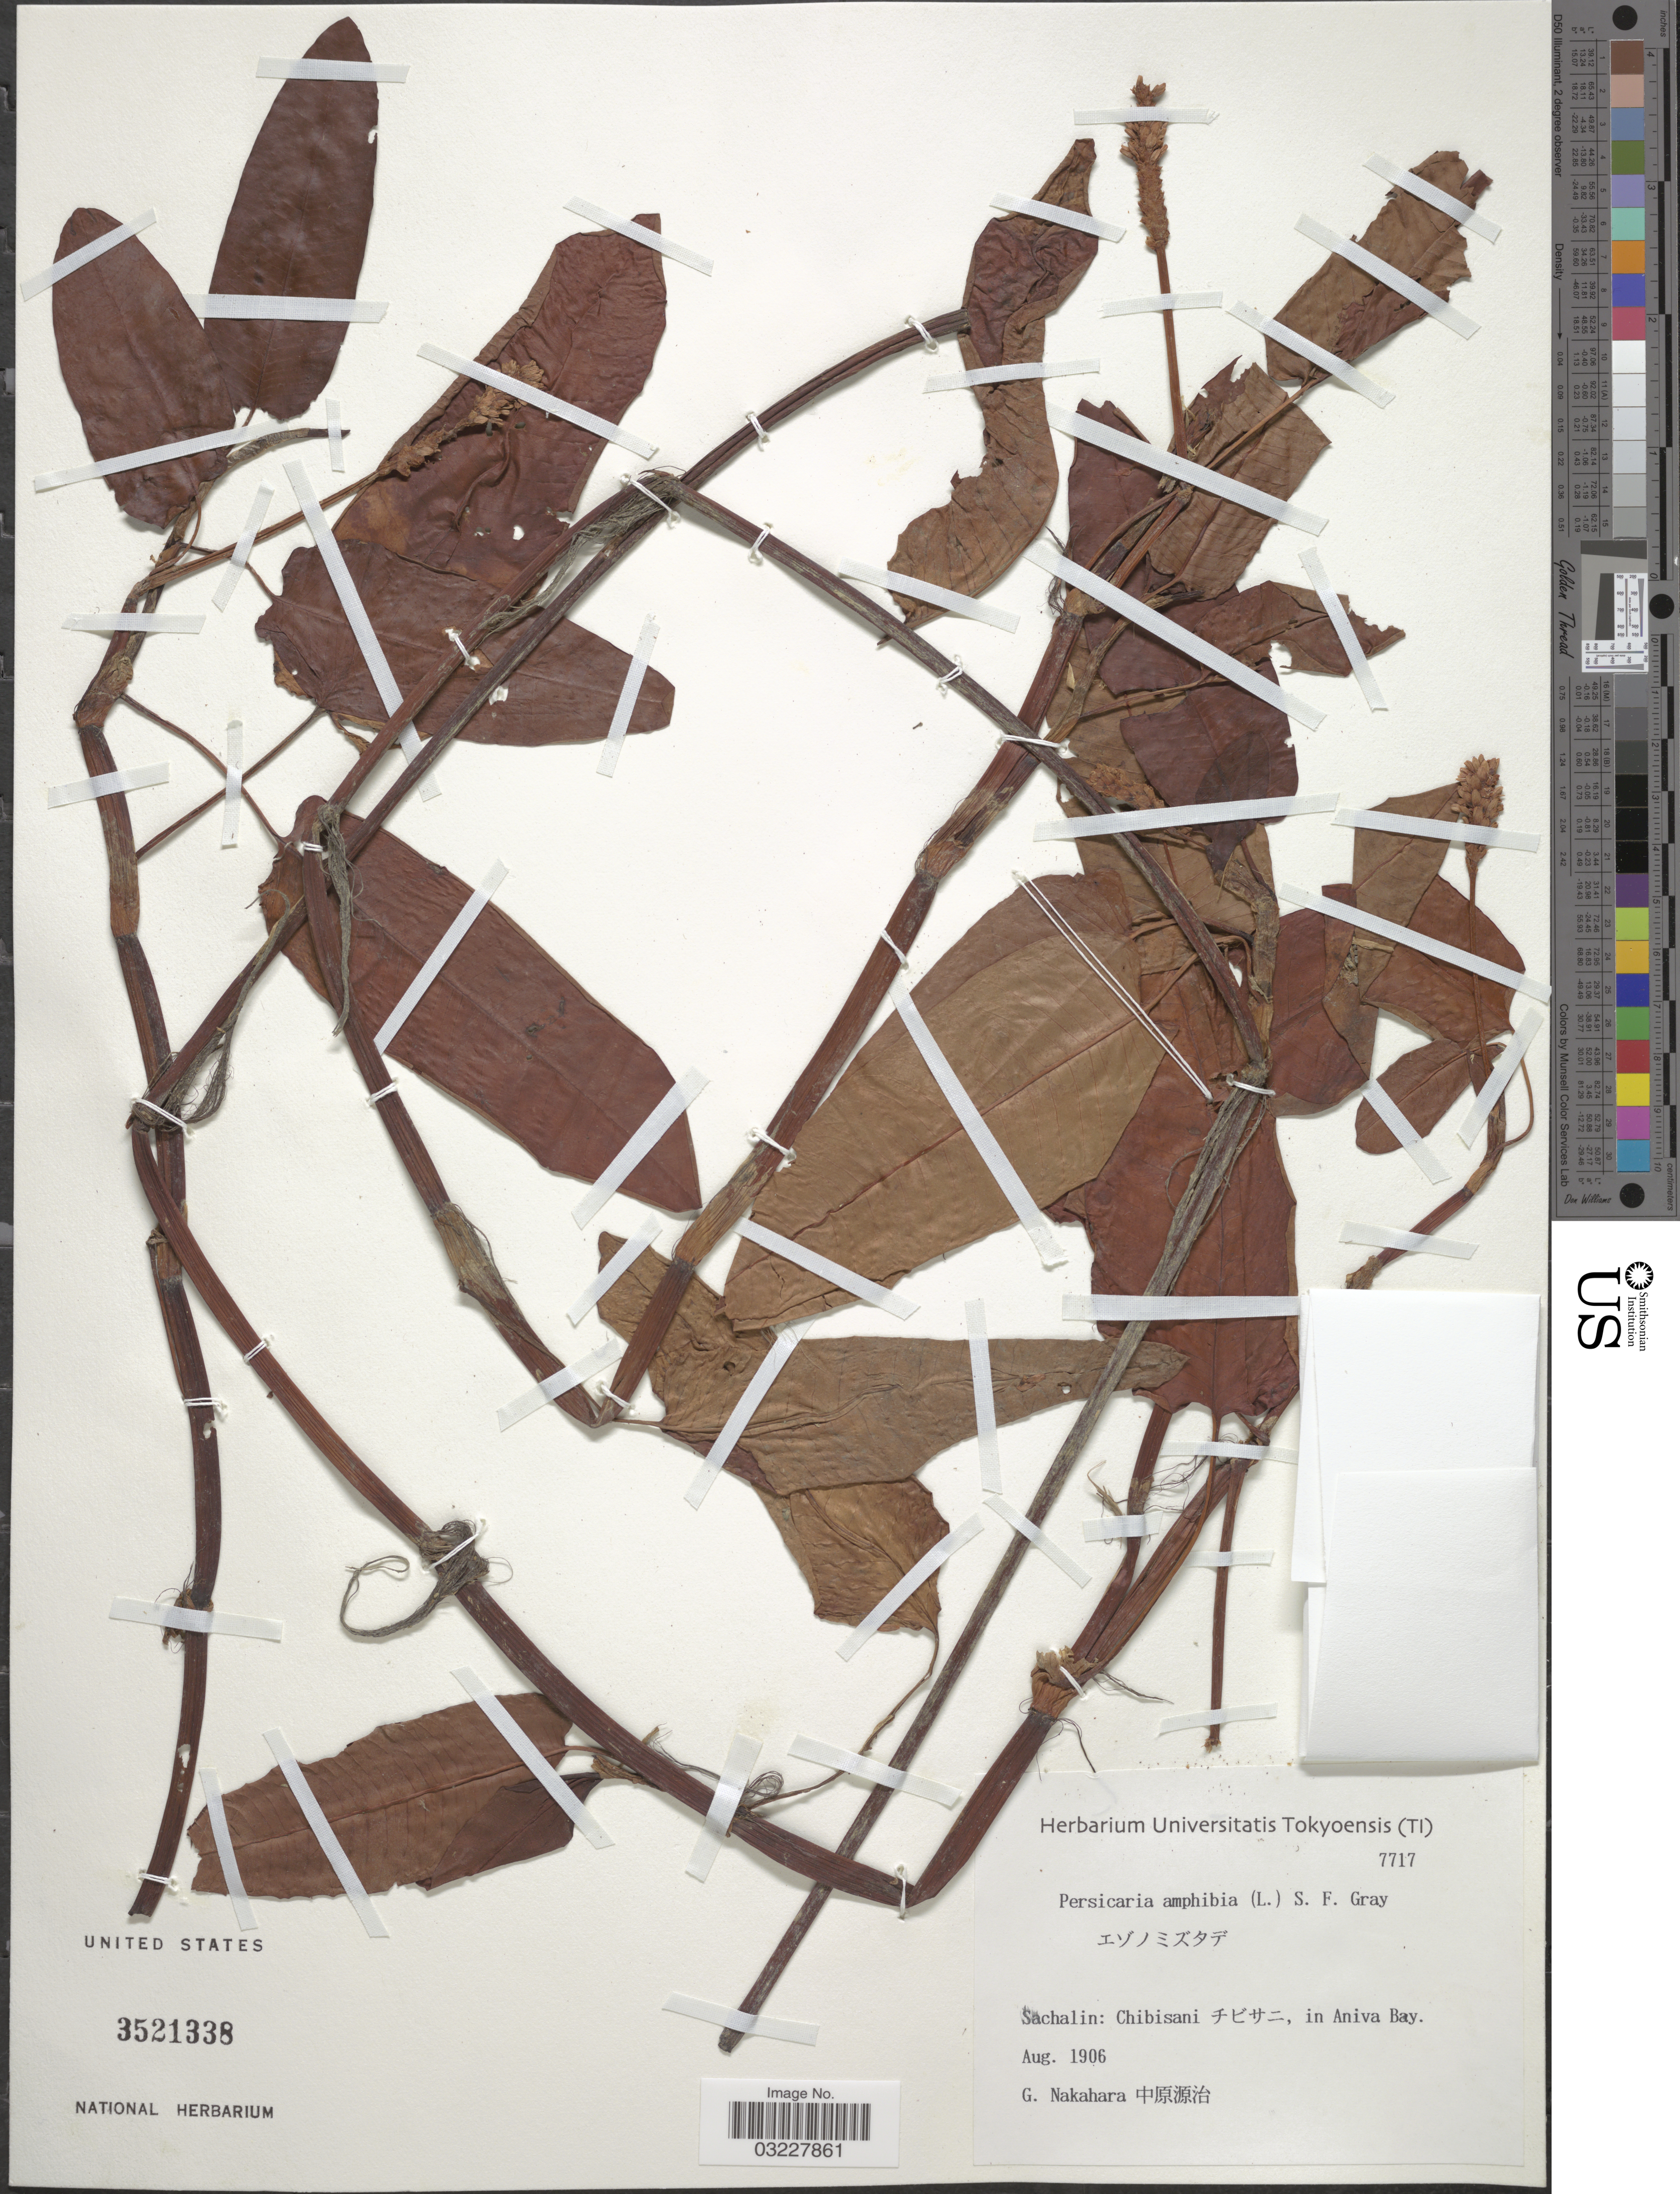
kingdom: Plantae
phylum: Tracheophyta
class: Magnoliopsida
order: Caryophyllales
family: Polygonaceae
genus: Polygonum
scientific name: Polygonum amphibium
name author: L.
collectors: G. Nakahara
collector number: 7717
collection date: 1906-08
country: Japan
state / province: Tokyo, Federal City of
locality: Sachalin: Chibisani X, in Aniva Bay.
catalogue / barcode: US 3521338